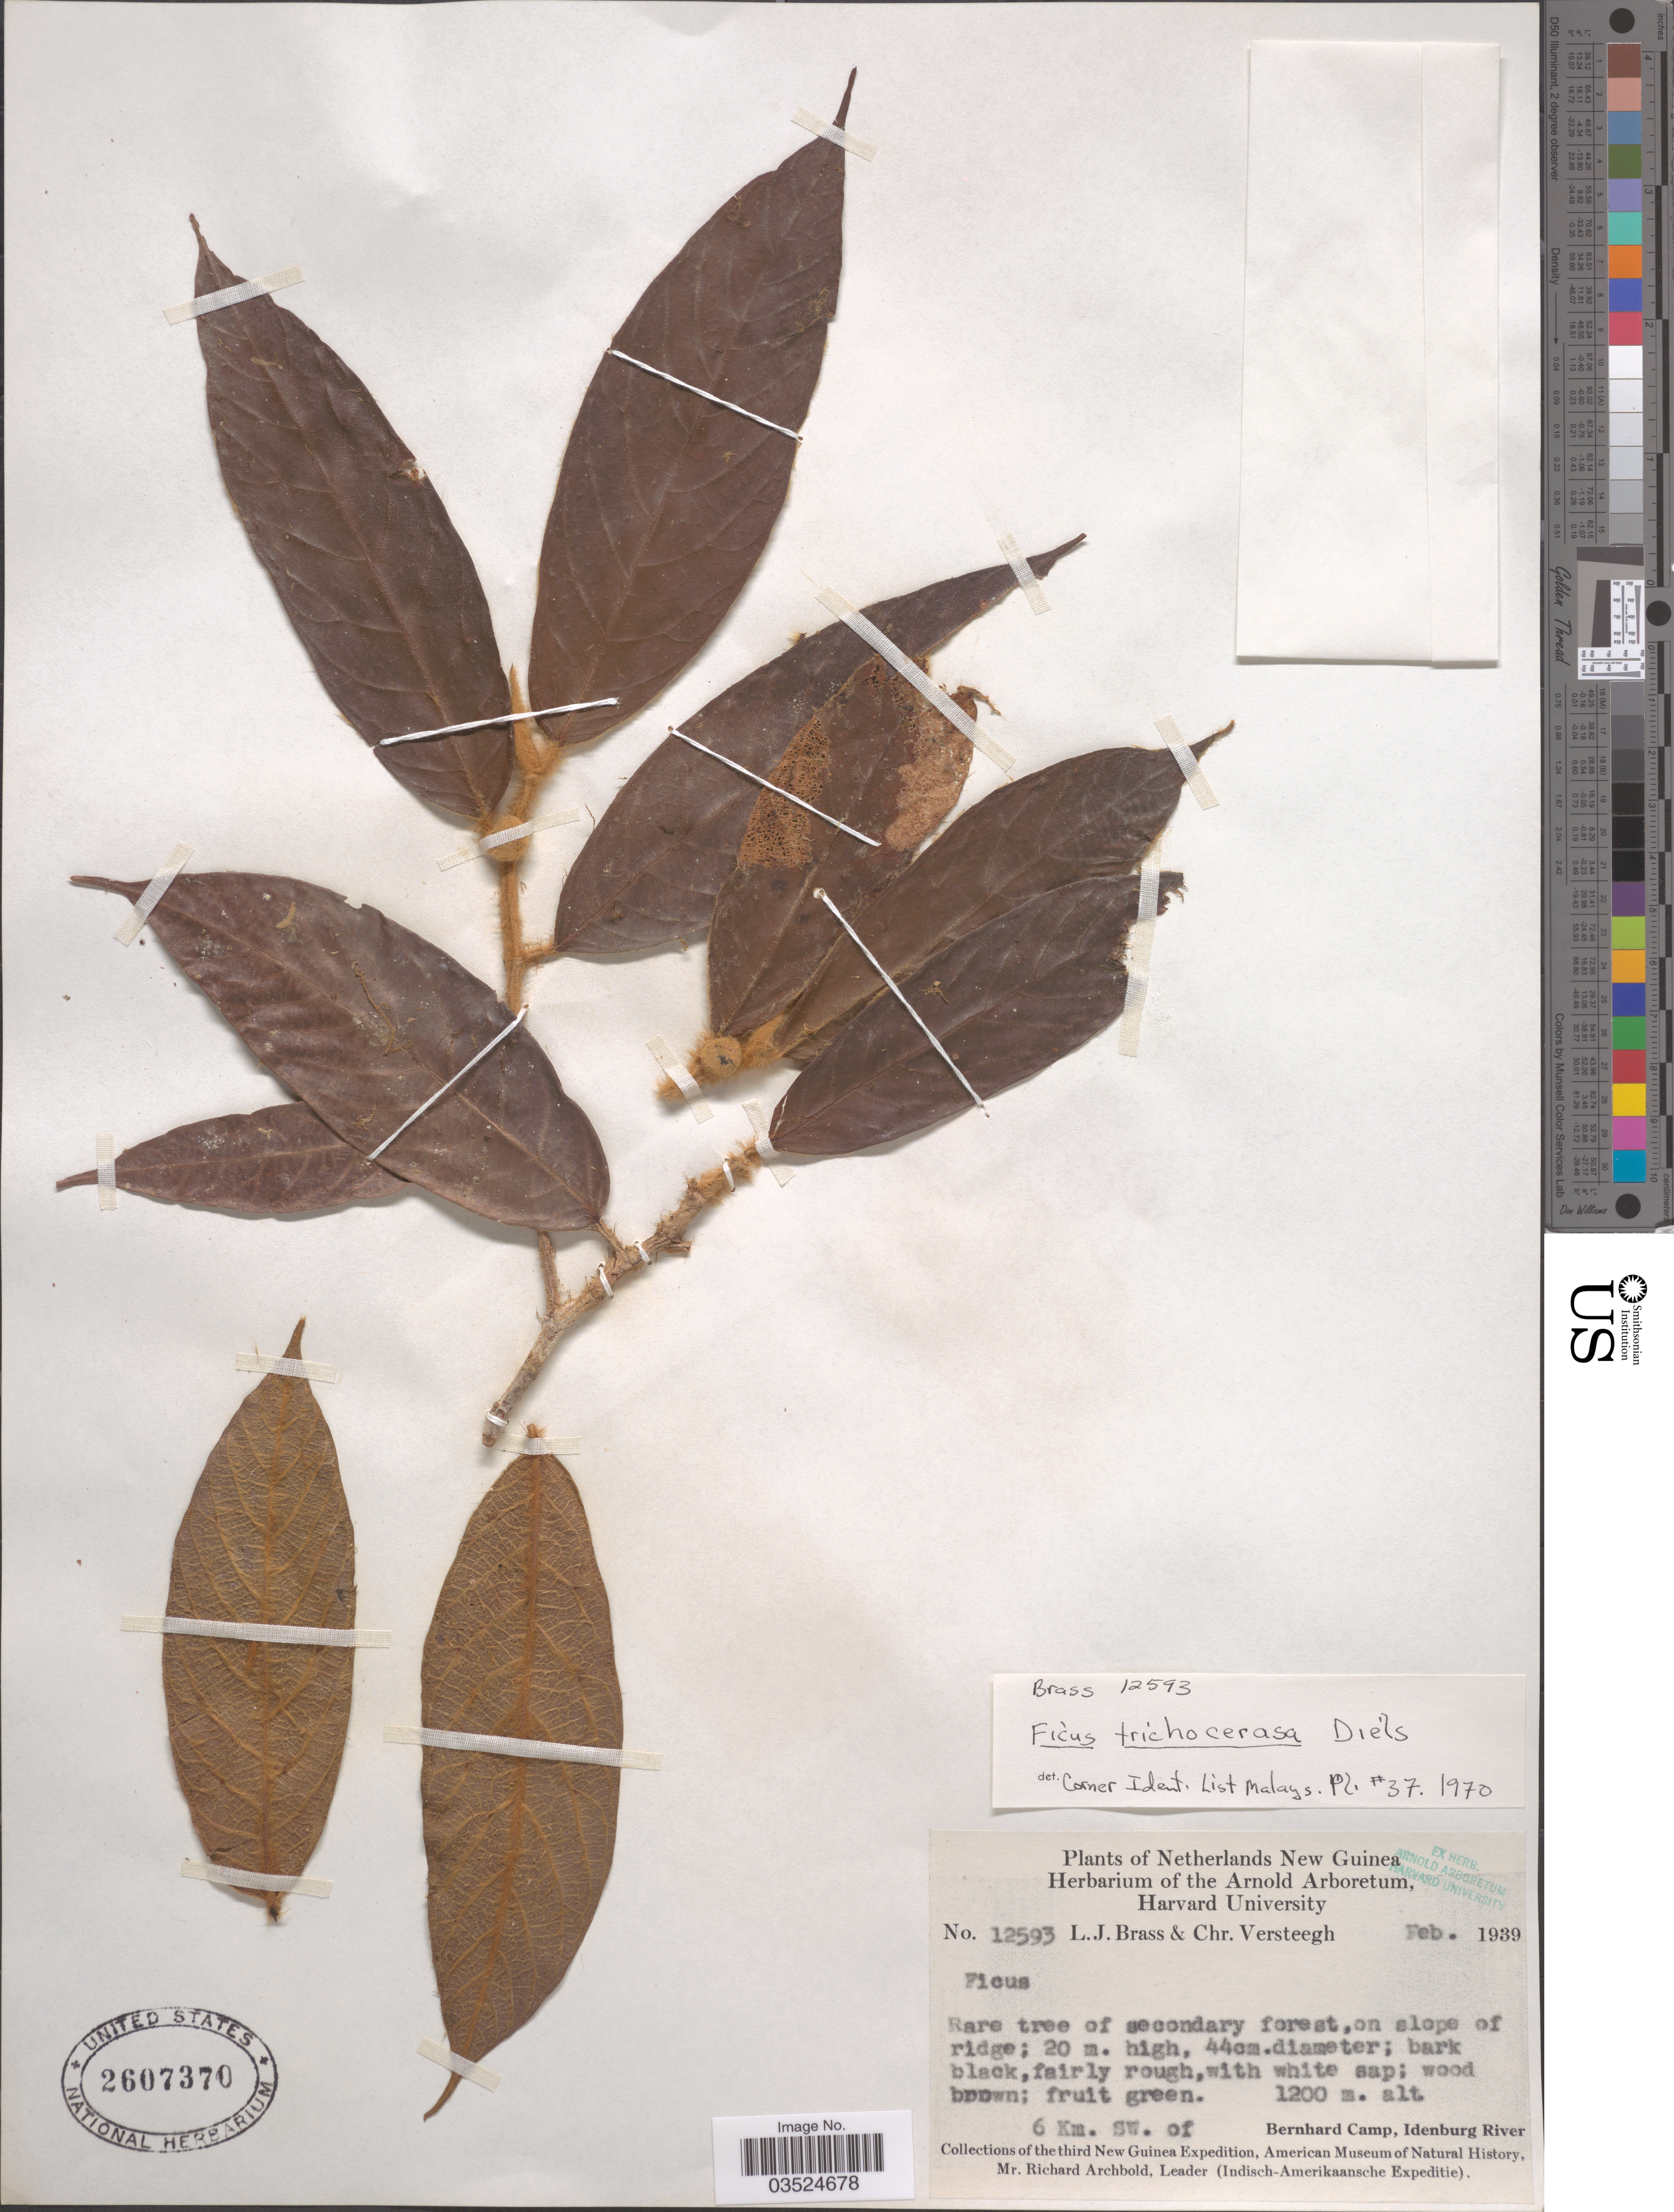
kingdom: Plantae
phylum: Tracheophyta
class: Magnoliopsida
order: Rosales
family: Moraceae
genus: Ficus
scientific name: Ficus trichocerasa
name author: Diels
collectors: L. J. Brass & C. Versteegh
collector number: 12593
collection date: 1939-02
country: Indonesia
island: New Guinea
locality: Netherlands New Guinea. 6 Km. SW. of Bernhard Camp, Idenburg River.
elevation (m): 1200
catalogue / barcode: US 2607370